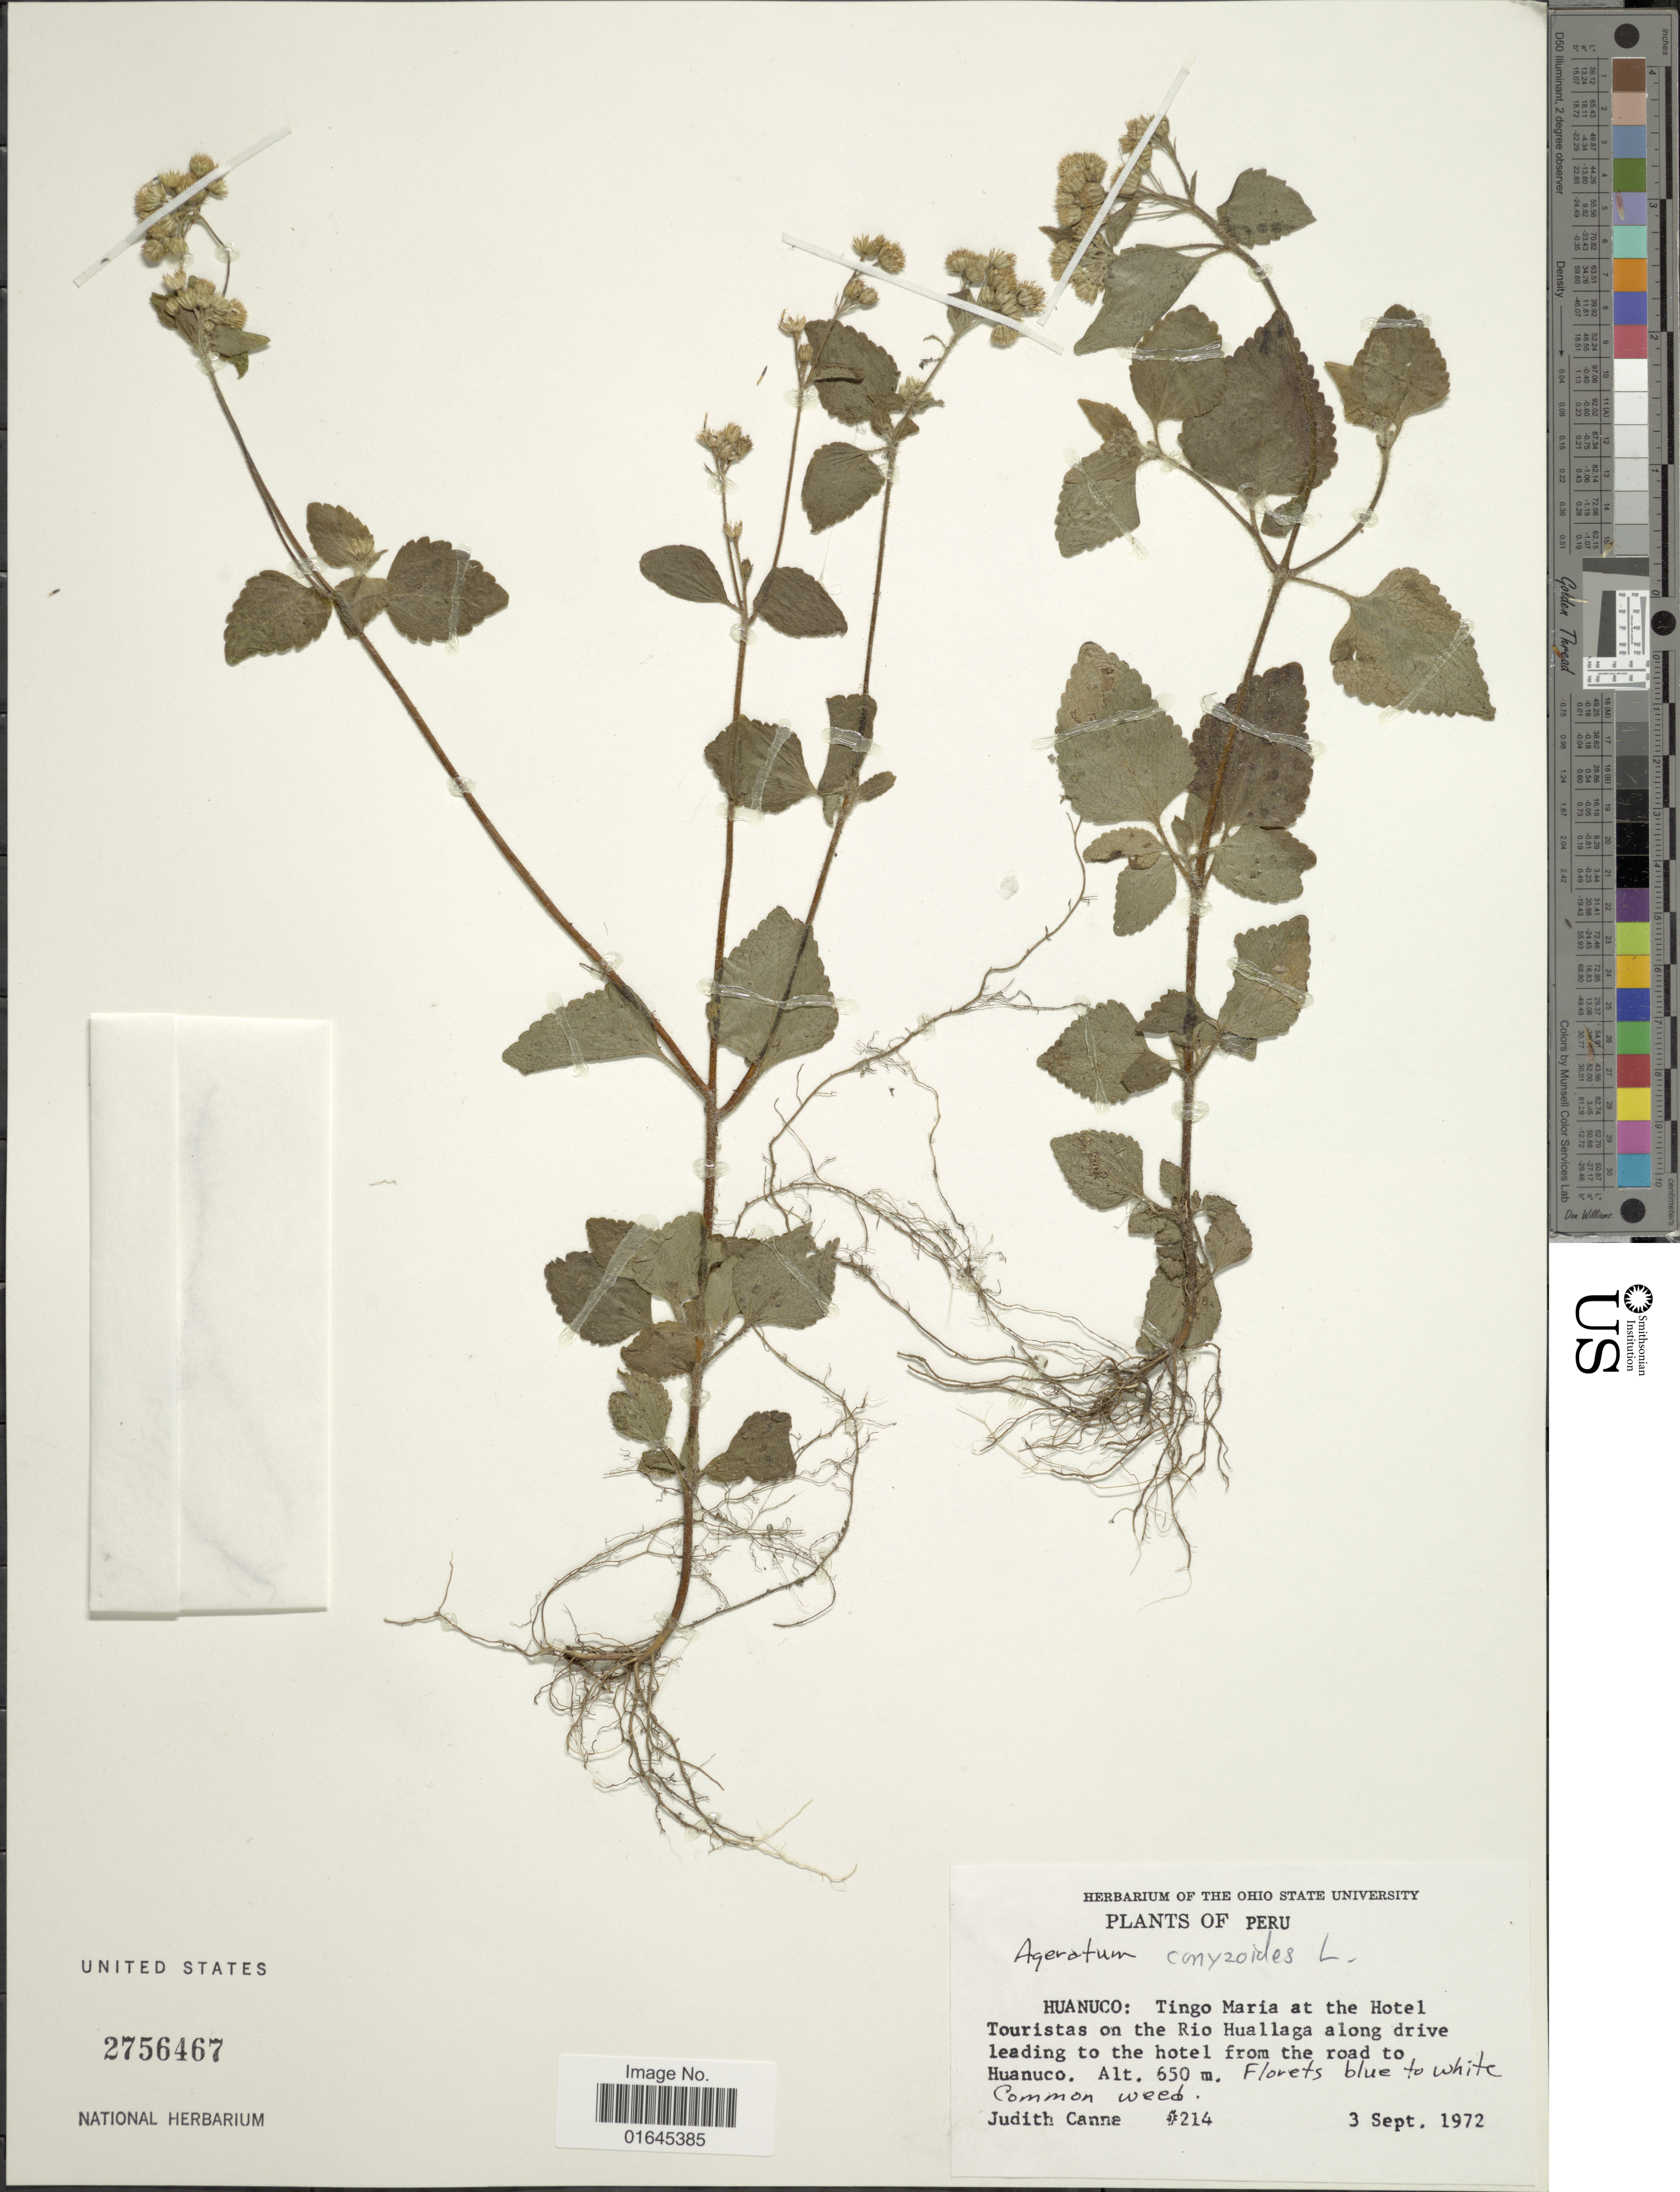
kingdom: Plantae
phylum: Tracheophyta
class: Magnoliopsida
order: Asterales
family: Asteraceae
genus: Ageratum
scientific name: Ageratum conyzoides subsp. conyzoides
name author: L.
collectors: J. M. Canne-Hilliker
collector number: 0214*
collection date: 1972-09-03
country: Peru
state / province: Huánuco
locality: Tingo Maria at the Hotel Touristas on the Rio Huallaga along drive leading to the hotel from the road to Huanuco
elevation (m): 650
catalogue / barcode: US 2756467